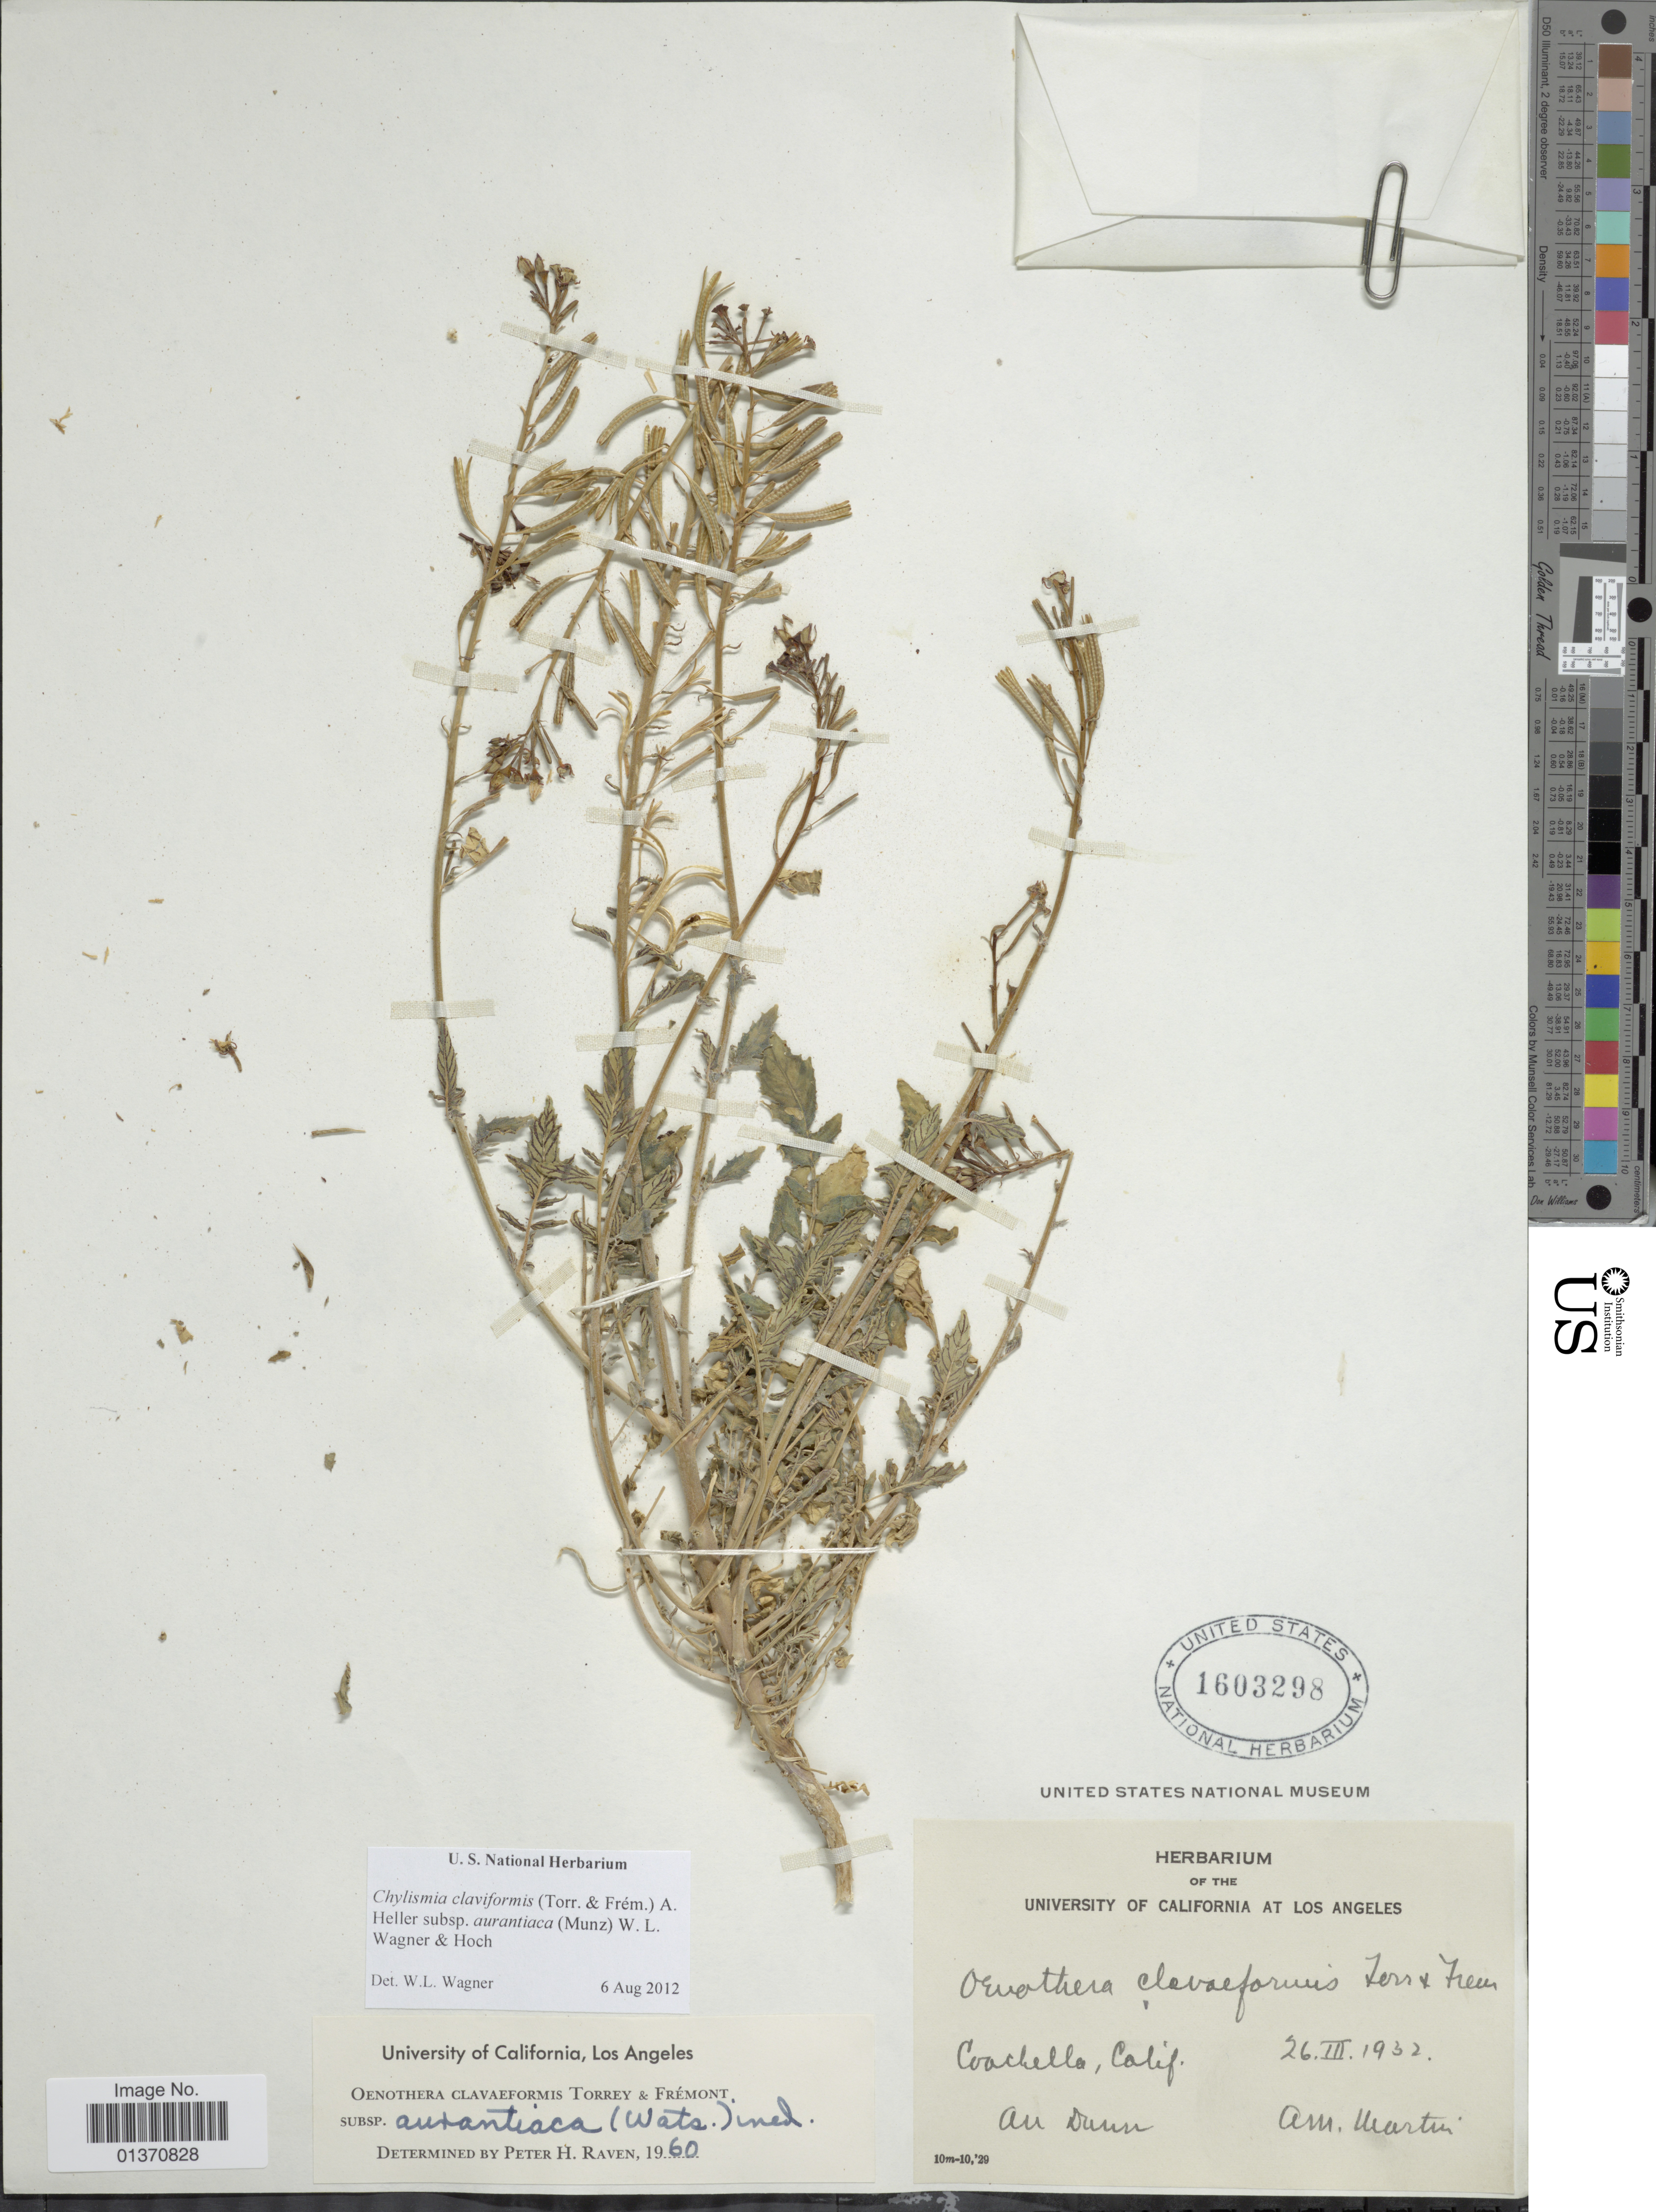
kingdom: Plantae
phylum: Tracheophyta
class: Magnoliopsida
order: Myrtales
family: Onagraceae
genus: Chylismia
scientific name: Chylismia claviformis subsp. aurantiaca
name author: (Munz) W.L. Wagner & Hoch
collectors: Dunn, -- & Martin, --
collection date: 1932-03-26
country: United States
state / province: California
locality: Coachella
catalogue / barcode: US 1603298